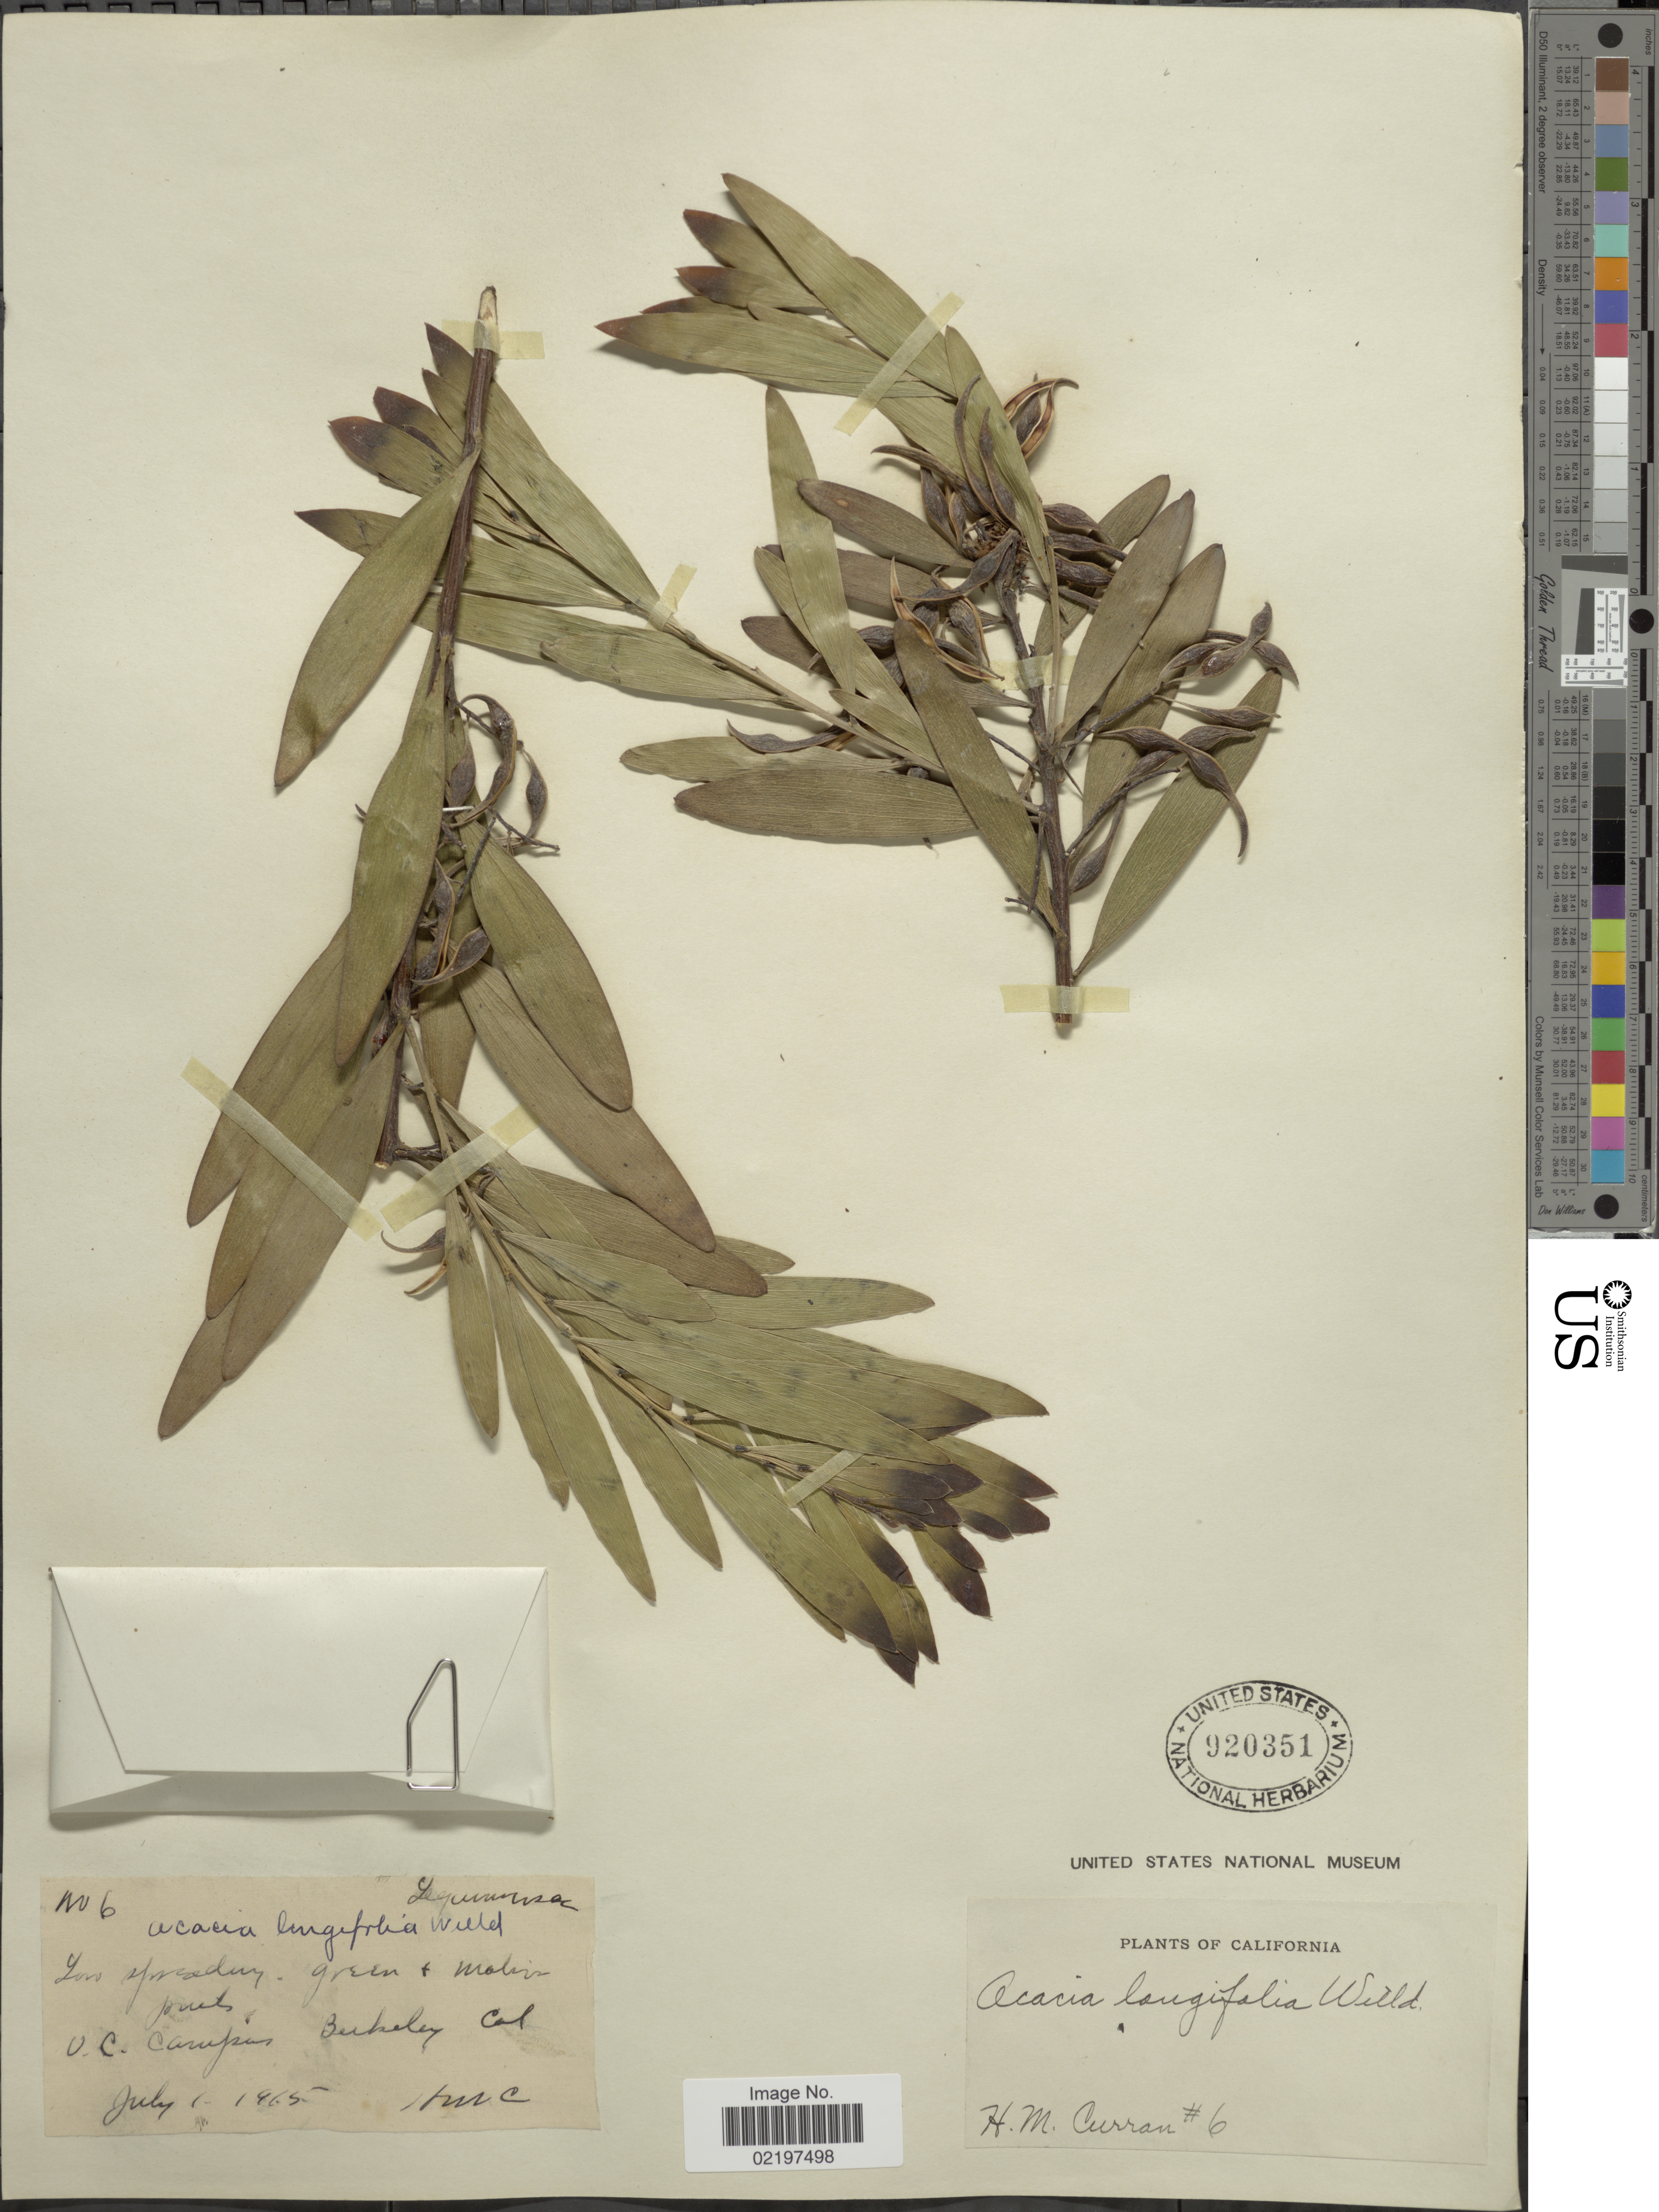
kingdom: Plantae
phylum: Tracheophyta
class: Magnoliopsida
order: Fabales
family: Fabaceae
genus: Acacia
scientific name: Acacia longifolia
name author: (Andrews) Willd.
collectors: H. M. Curran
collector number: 6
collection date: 1915-07-01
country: United States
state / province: California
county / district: Alameda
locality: V.C. Campus, Berkeley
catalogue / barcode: US 920351